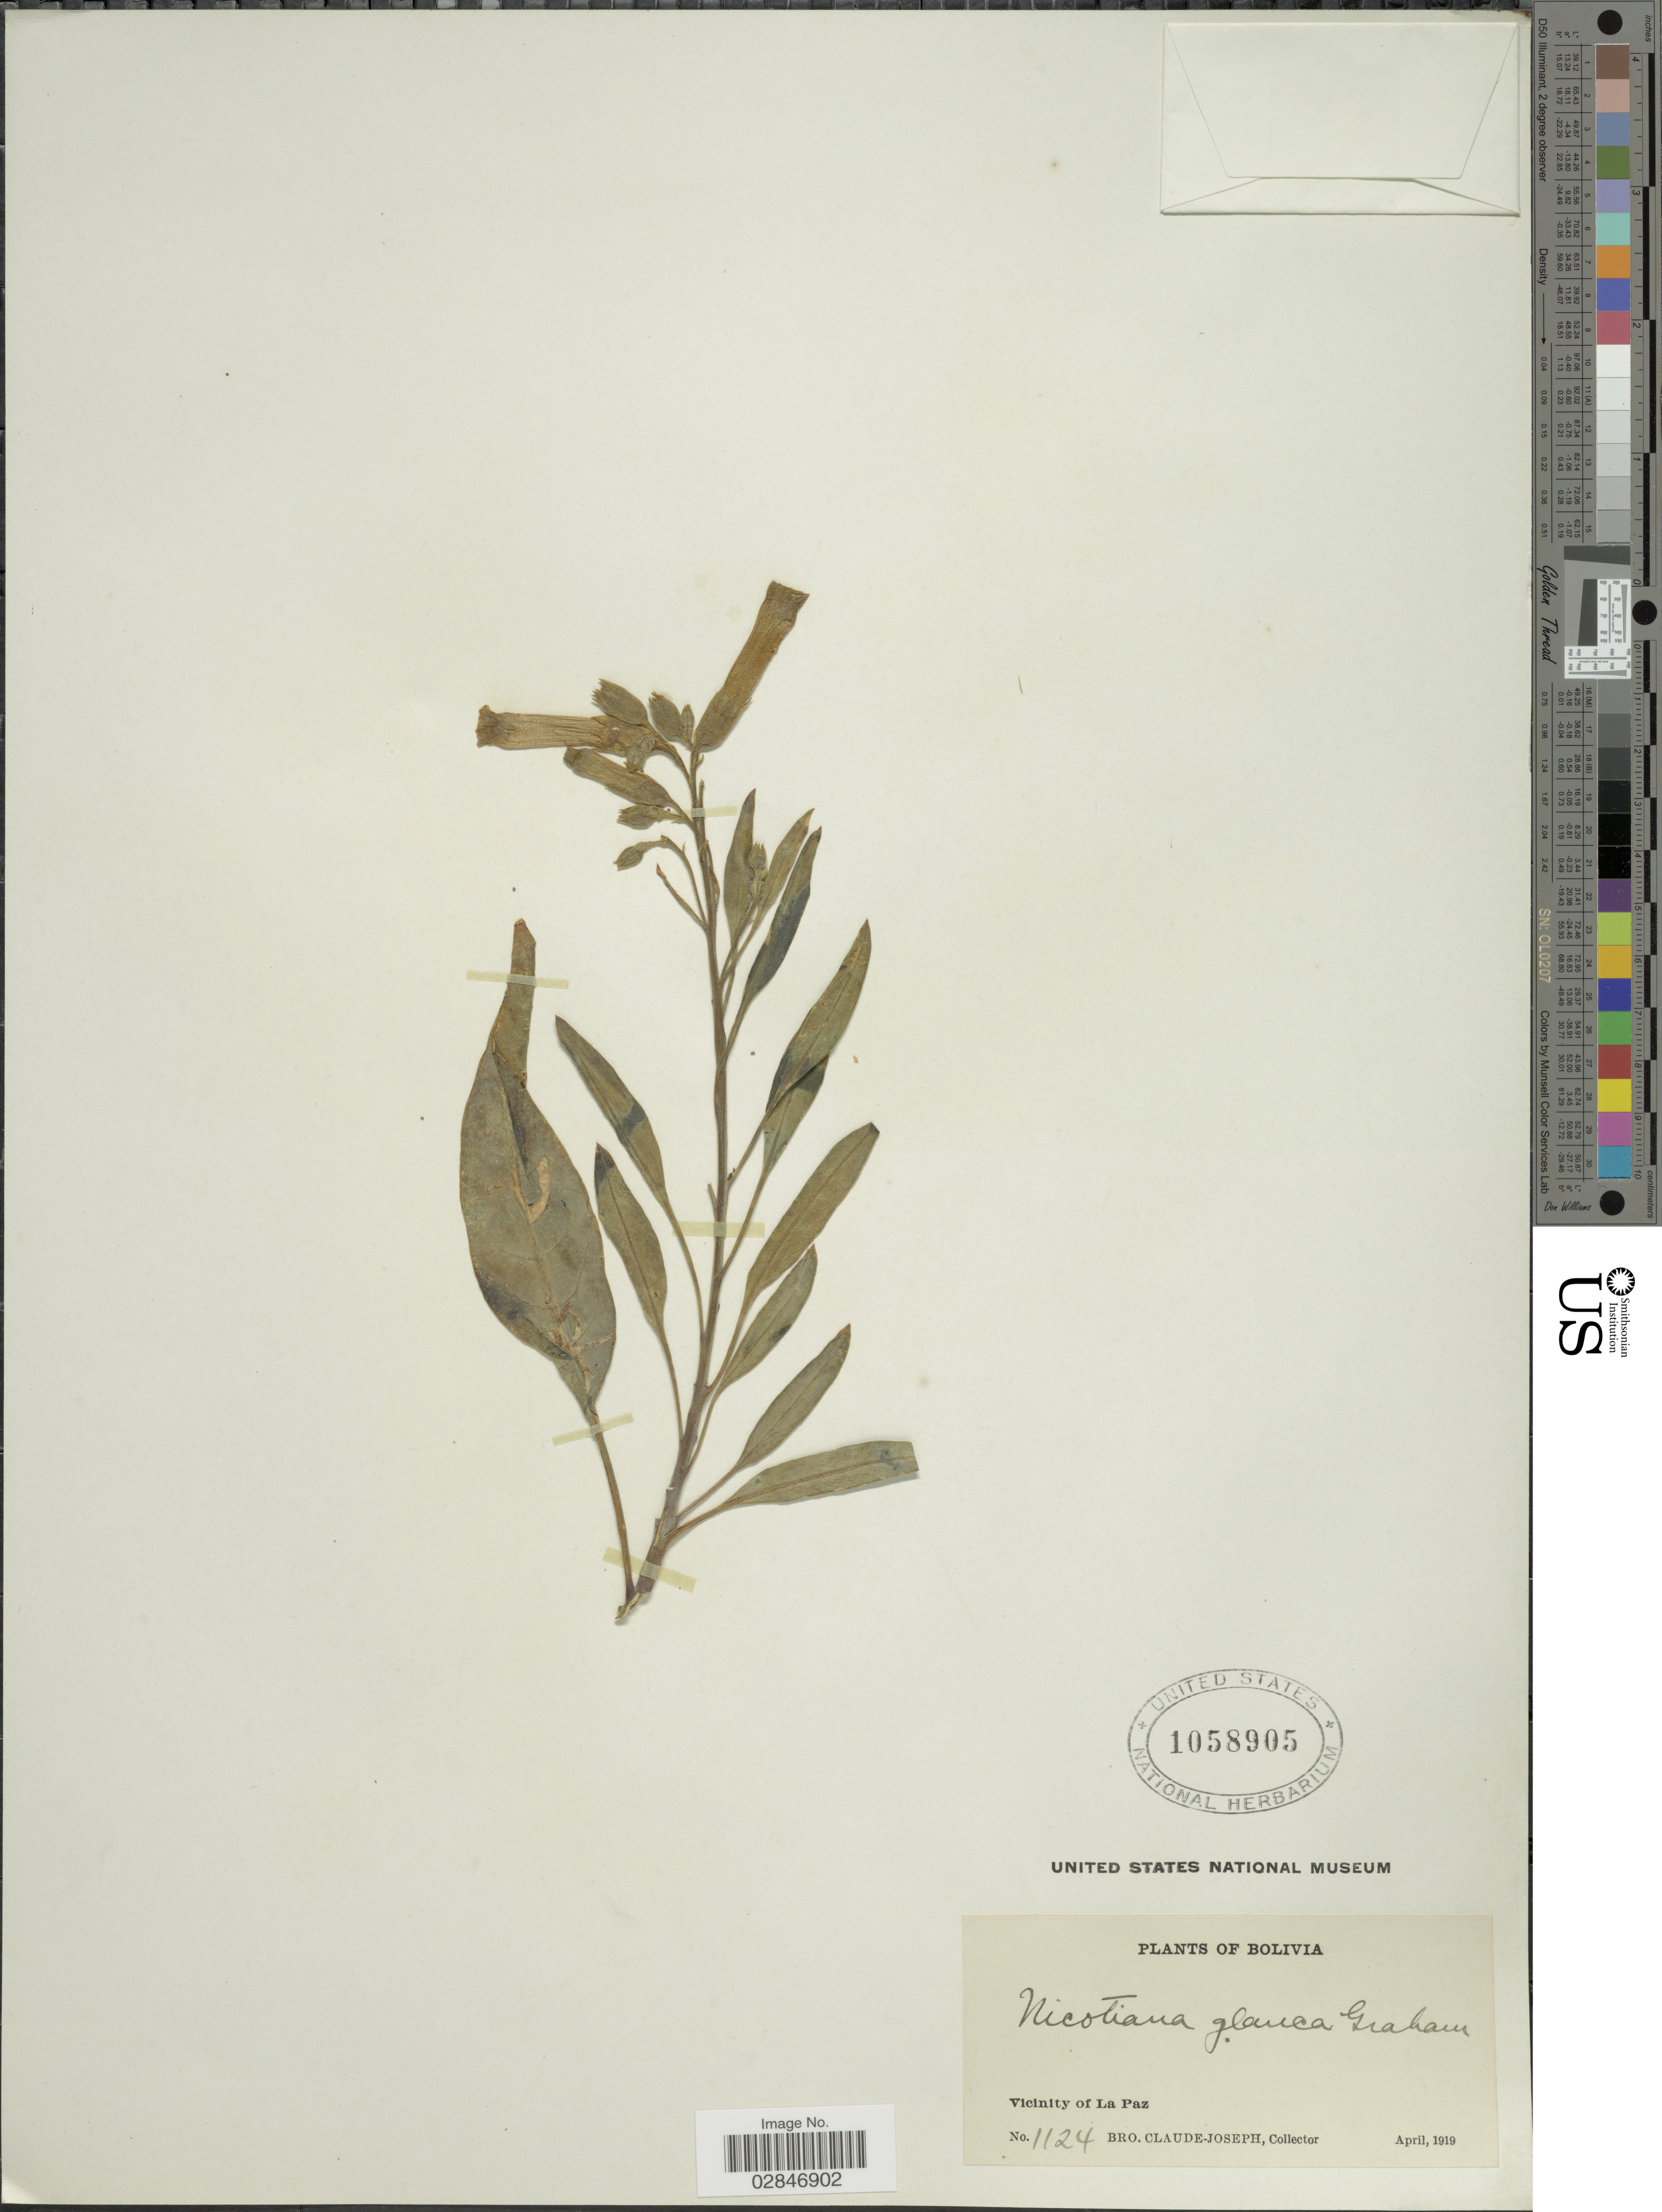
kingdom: Plantae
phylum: Tracheophyta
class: Magnoliopsida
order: Solanales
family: Solanaceae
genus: Nicotiana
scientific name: Nicotiana glauca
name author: Graham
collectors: Bro. Claude-Joseph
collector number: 1124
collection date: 1919-04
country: Bolivia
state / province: La Paz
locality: Vicinity of La Paz.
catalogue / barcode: US 1058905